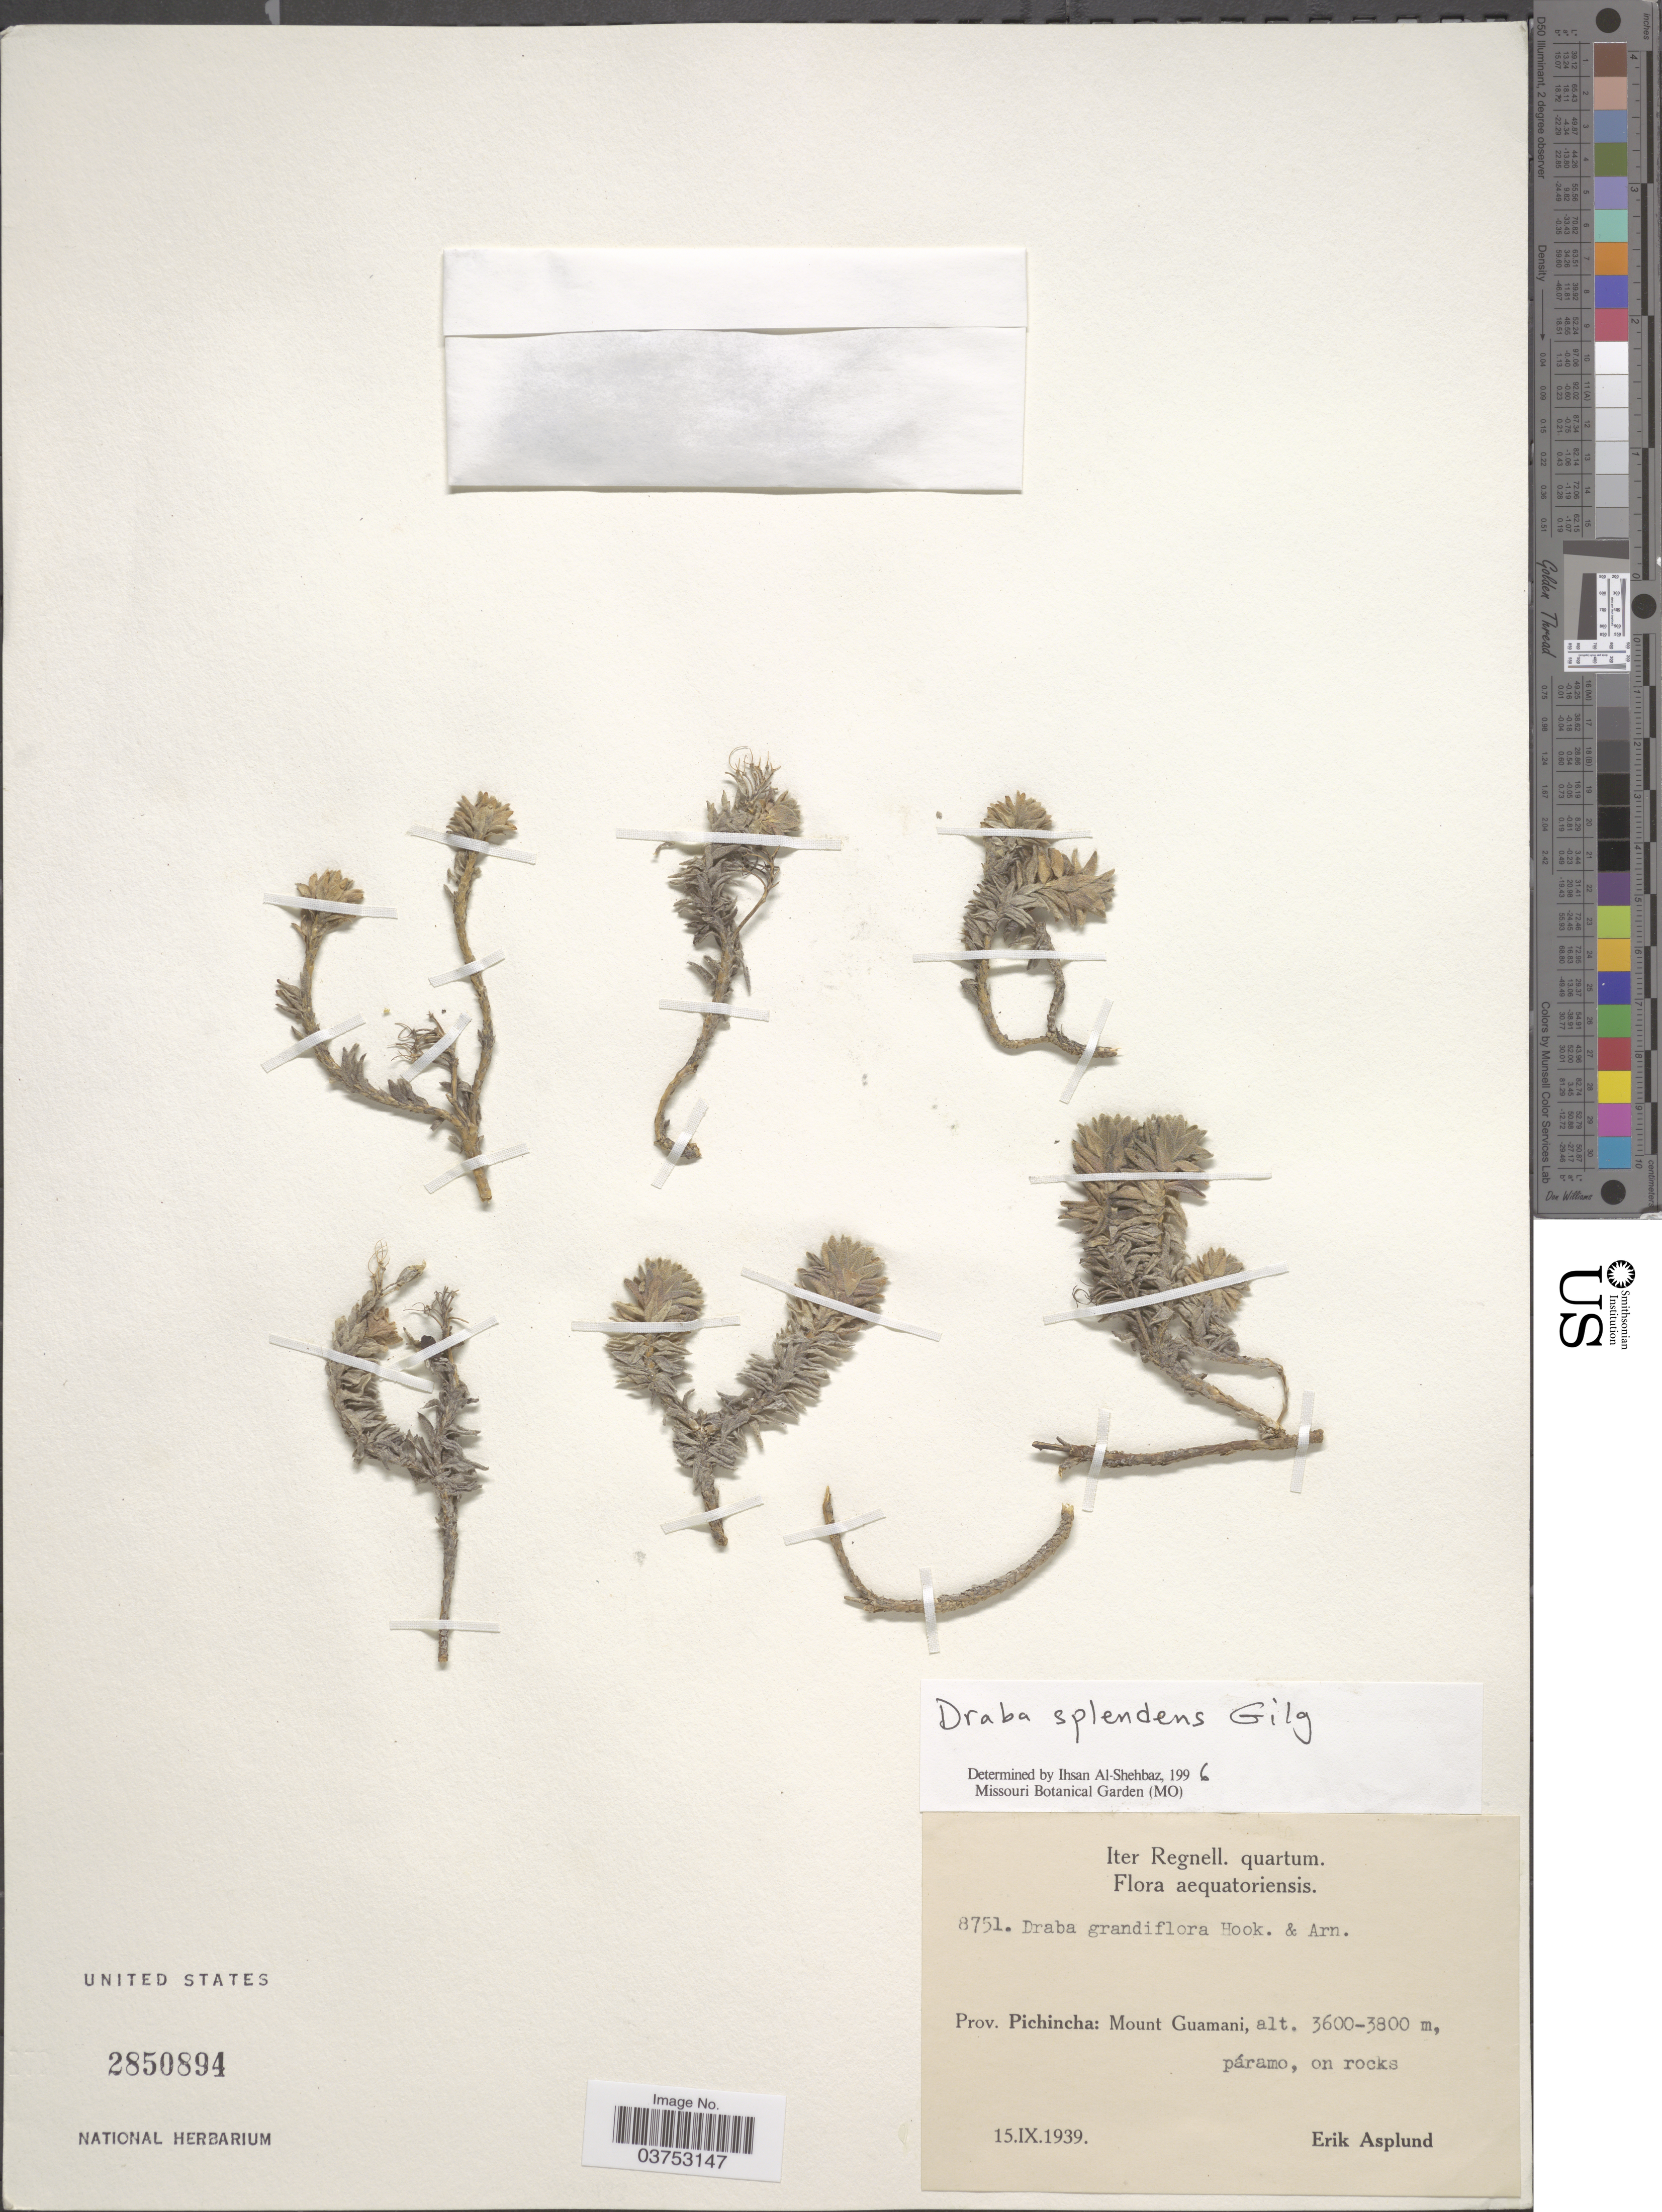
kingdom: Plantae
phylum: Tracheophyta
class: Magnoliopsida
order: Brassicales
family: Brassicaceae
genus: Draba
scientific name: Draba splendens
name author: Gilg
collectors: E. Asplund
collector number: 8751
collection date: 1939-09-15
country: Ecuador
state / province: Pichincha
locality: Mount Guamani.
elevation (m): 3600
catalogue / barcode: US 2850894